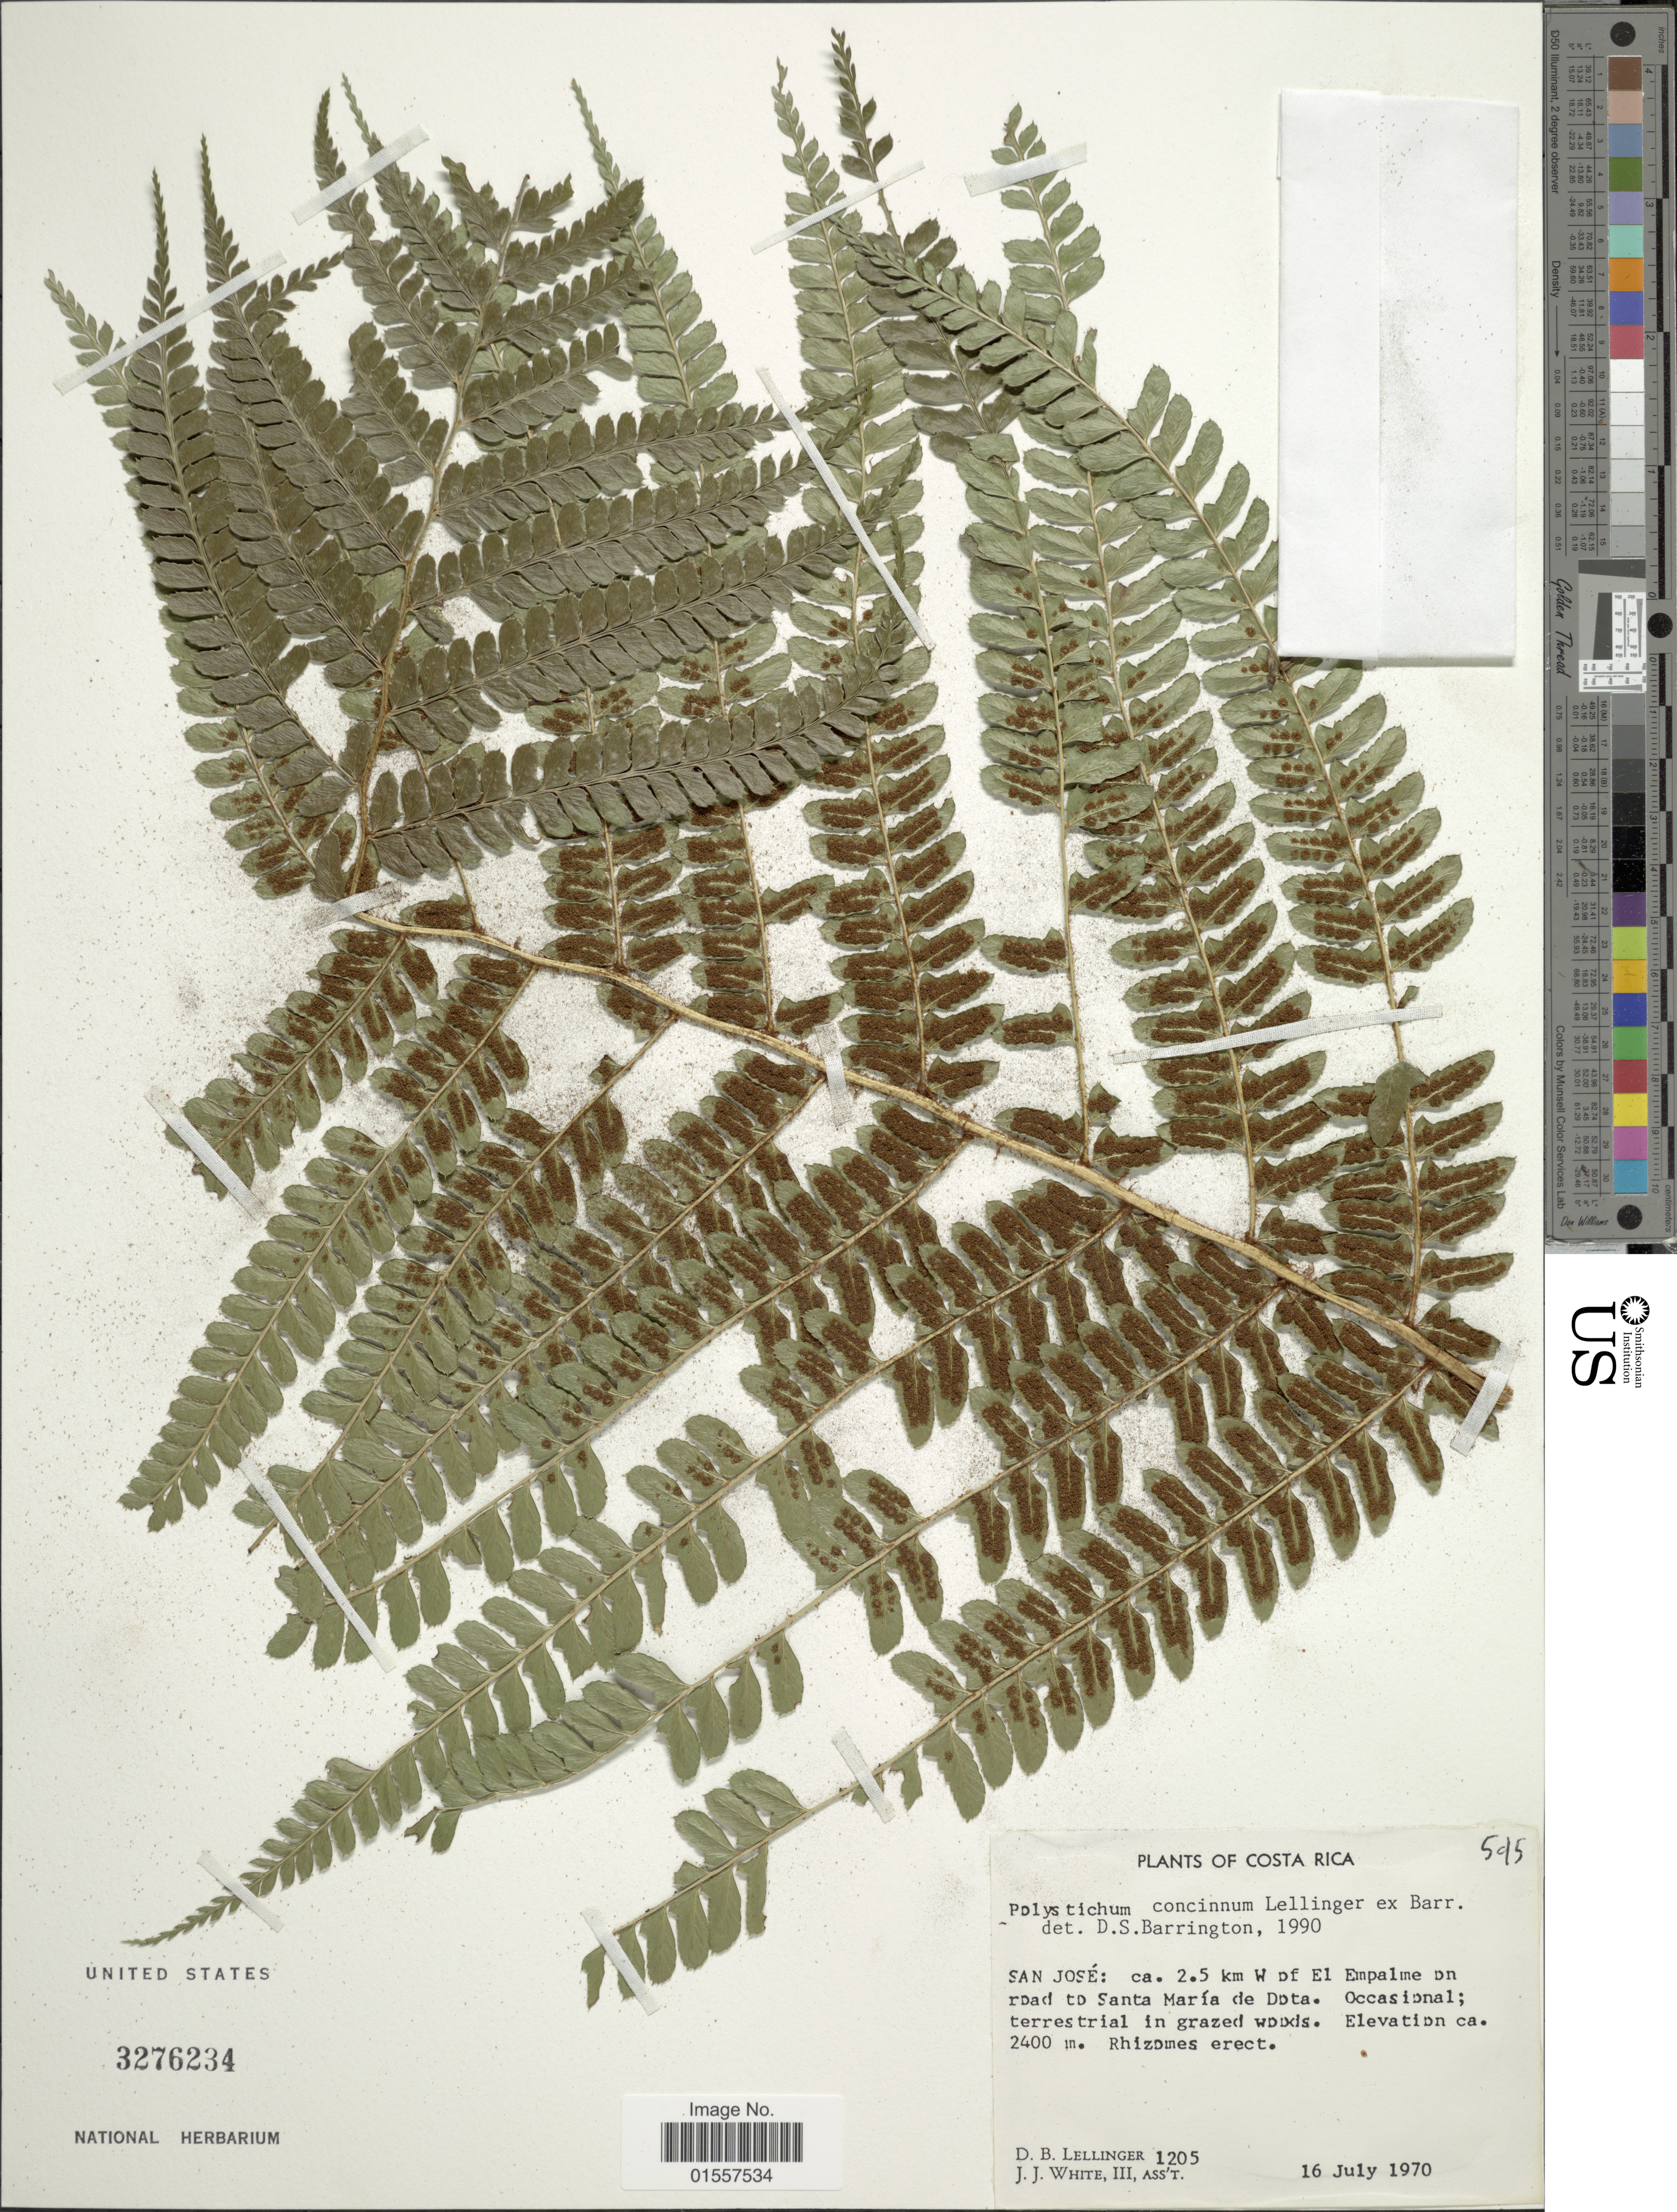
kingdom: Plantae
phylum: Tracheophyta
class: Polypodiopsida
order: Polypodiales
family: Dryopteridaceae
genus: Polystichum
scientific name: Polystichum concinnum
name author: Lellinger ex Barrington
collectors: D. B. Lellinger & J. J. White III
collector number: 1205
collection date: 1970-07-16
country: Costa Rica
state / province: San José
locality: San Jose: ca. 2.5 km W of El Empalme on road to Santa Maria de Dota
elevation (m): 2400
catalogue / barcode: US 3276234